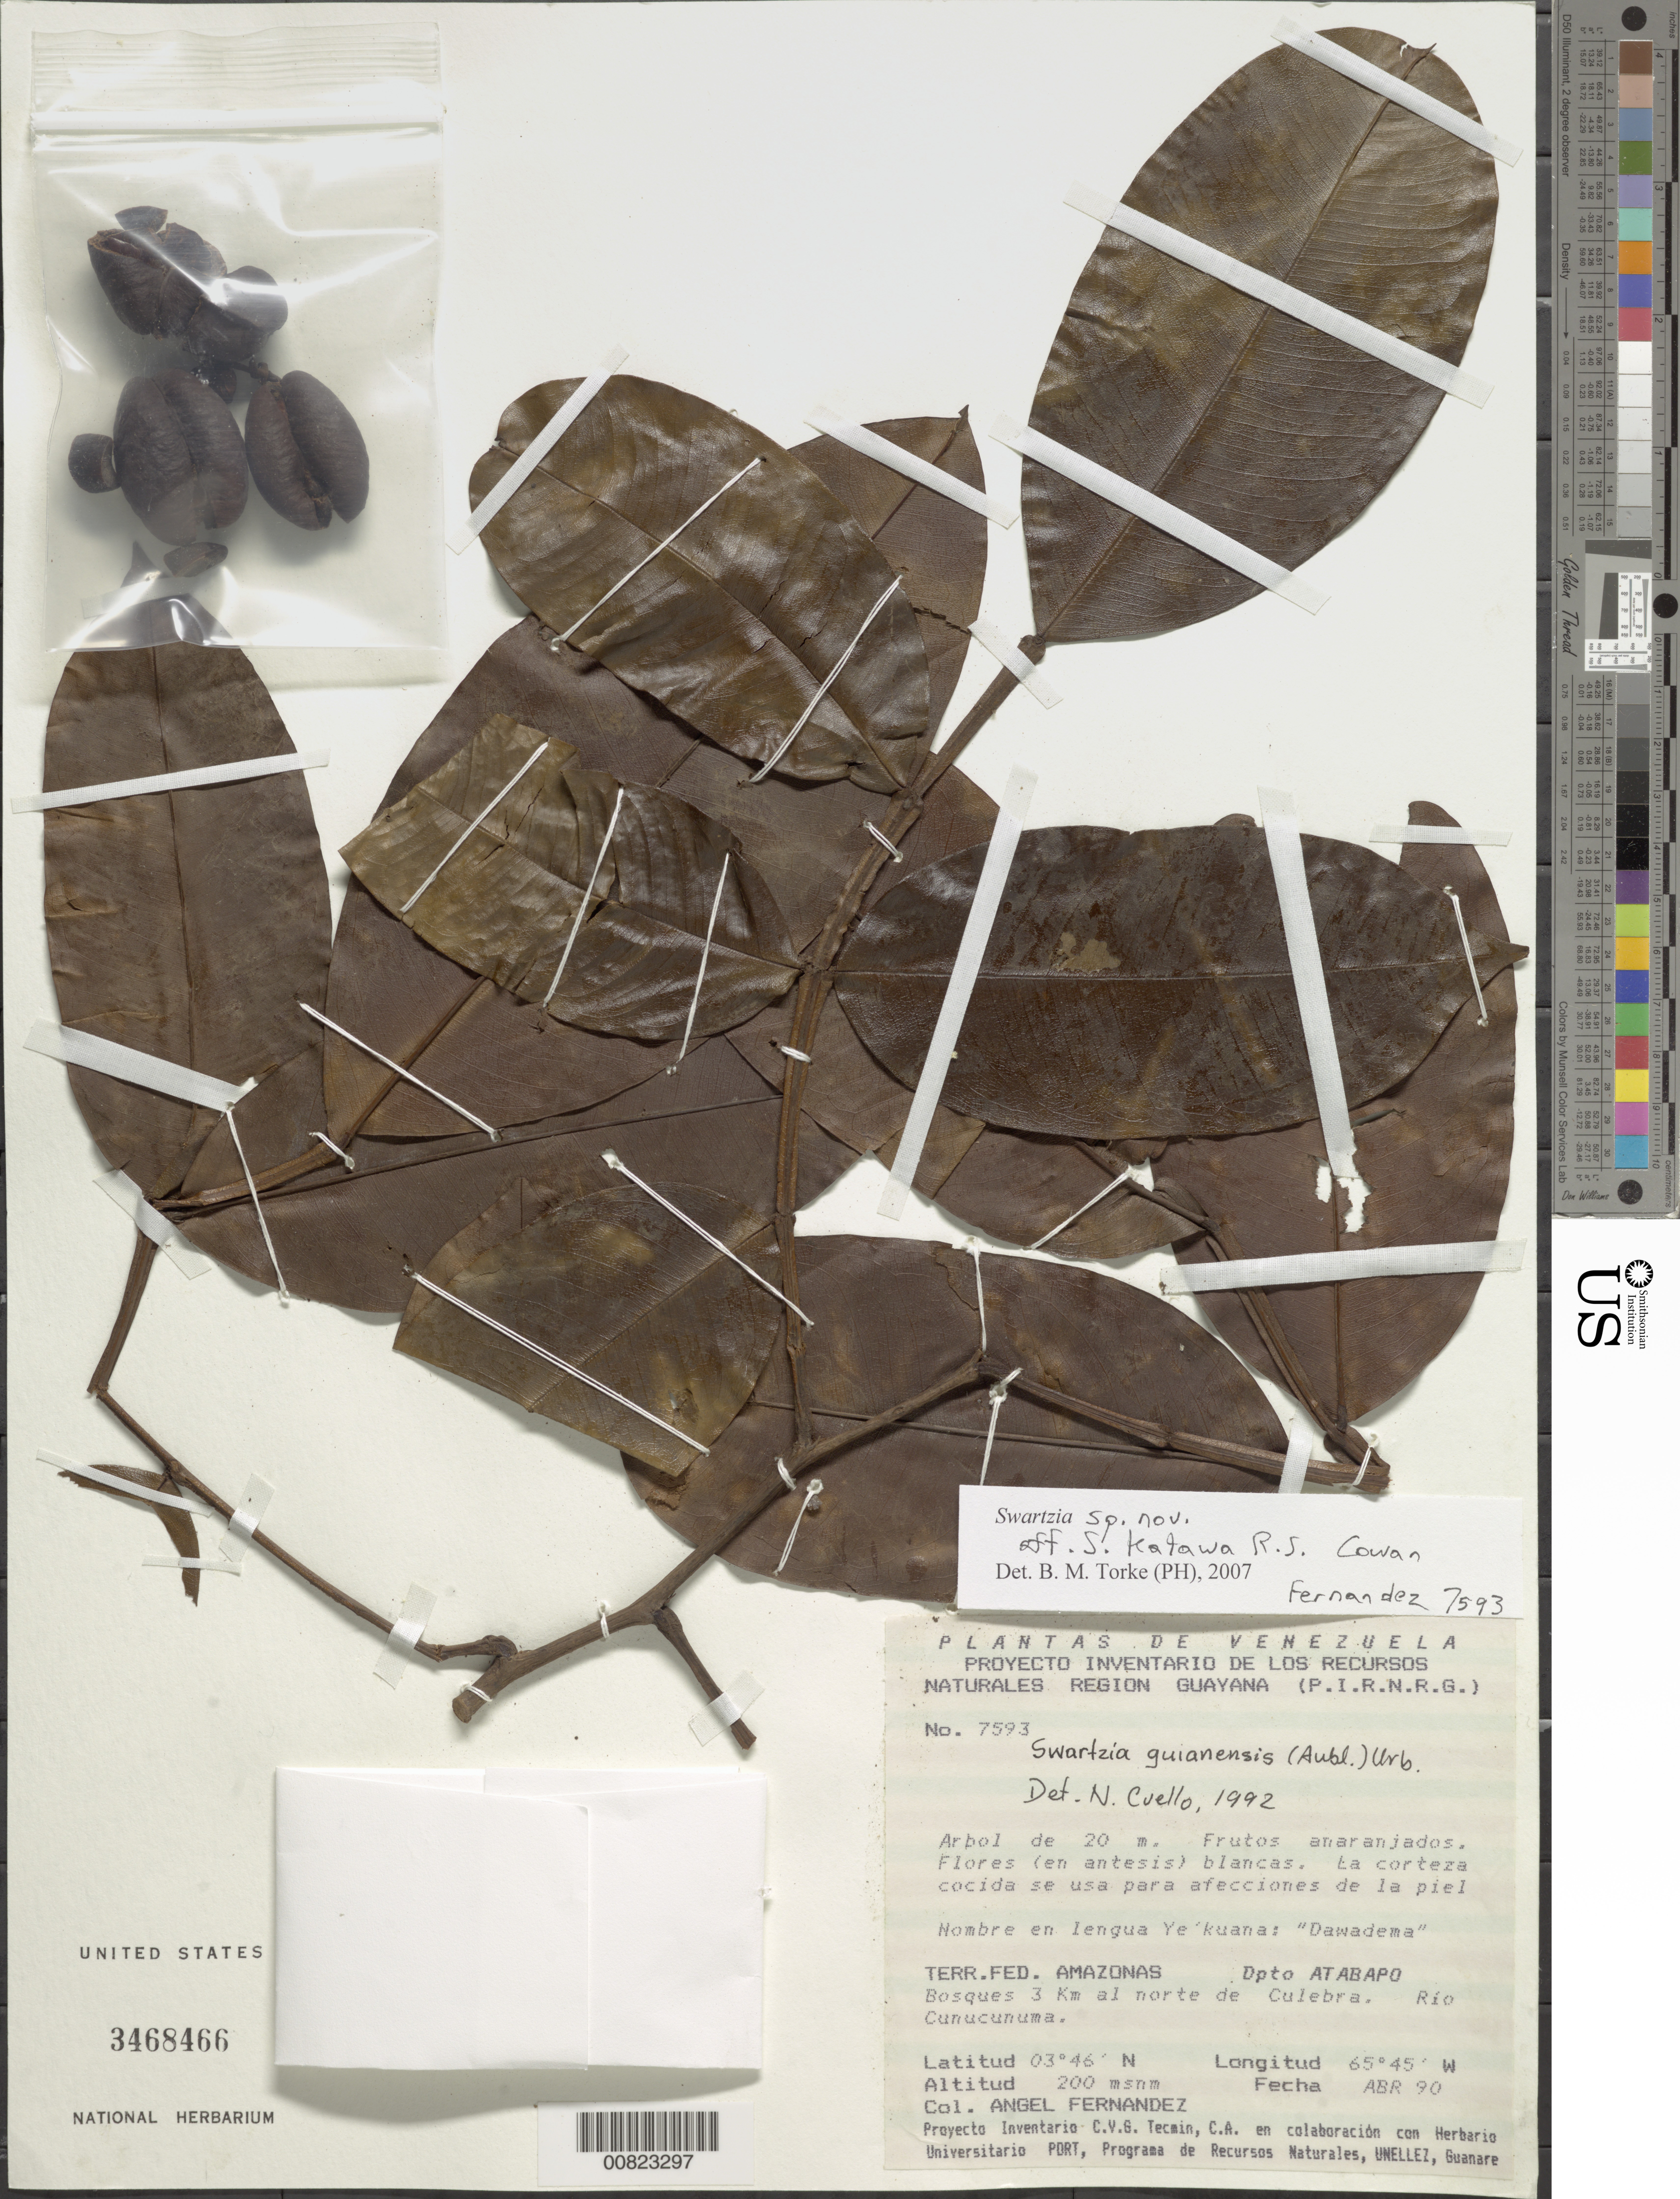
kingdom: Plantae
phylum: Tracheophyta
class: Magnoliopsida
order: Fabales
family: Fabaceae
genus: Swartzia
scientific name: Swartzia sp.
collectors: A. Fernández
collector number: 7593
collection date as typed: Apr-90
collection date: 1990-04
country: Venezuela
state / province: Amazonas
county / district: Atabapo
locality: Alto Río Cunucunuma, 3 km N de Culebra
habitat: Forest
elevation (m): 200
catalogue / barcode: US 3468466